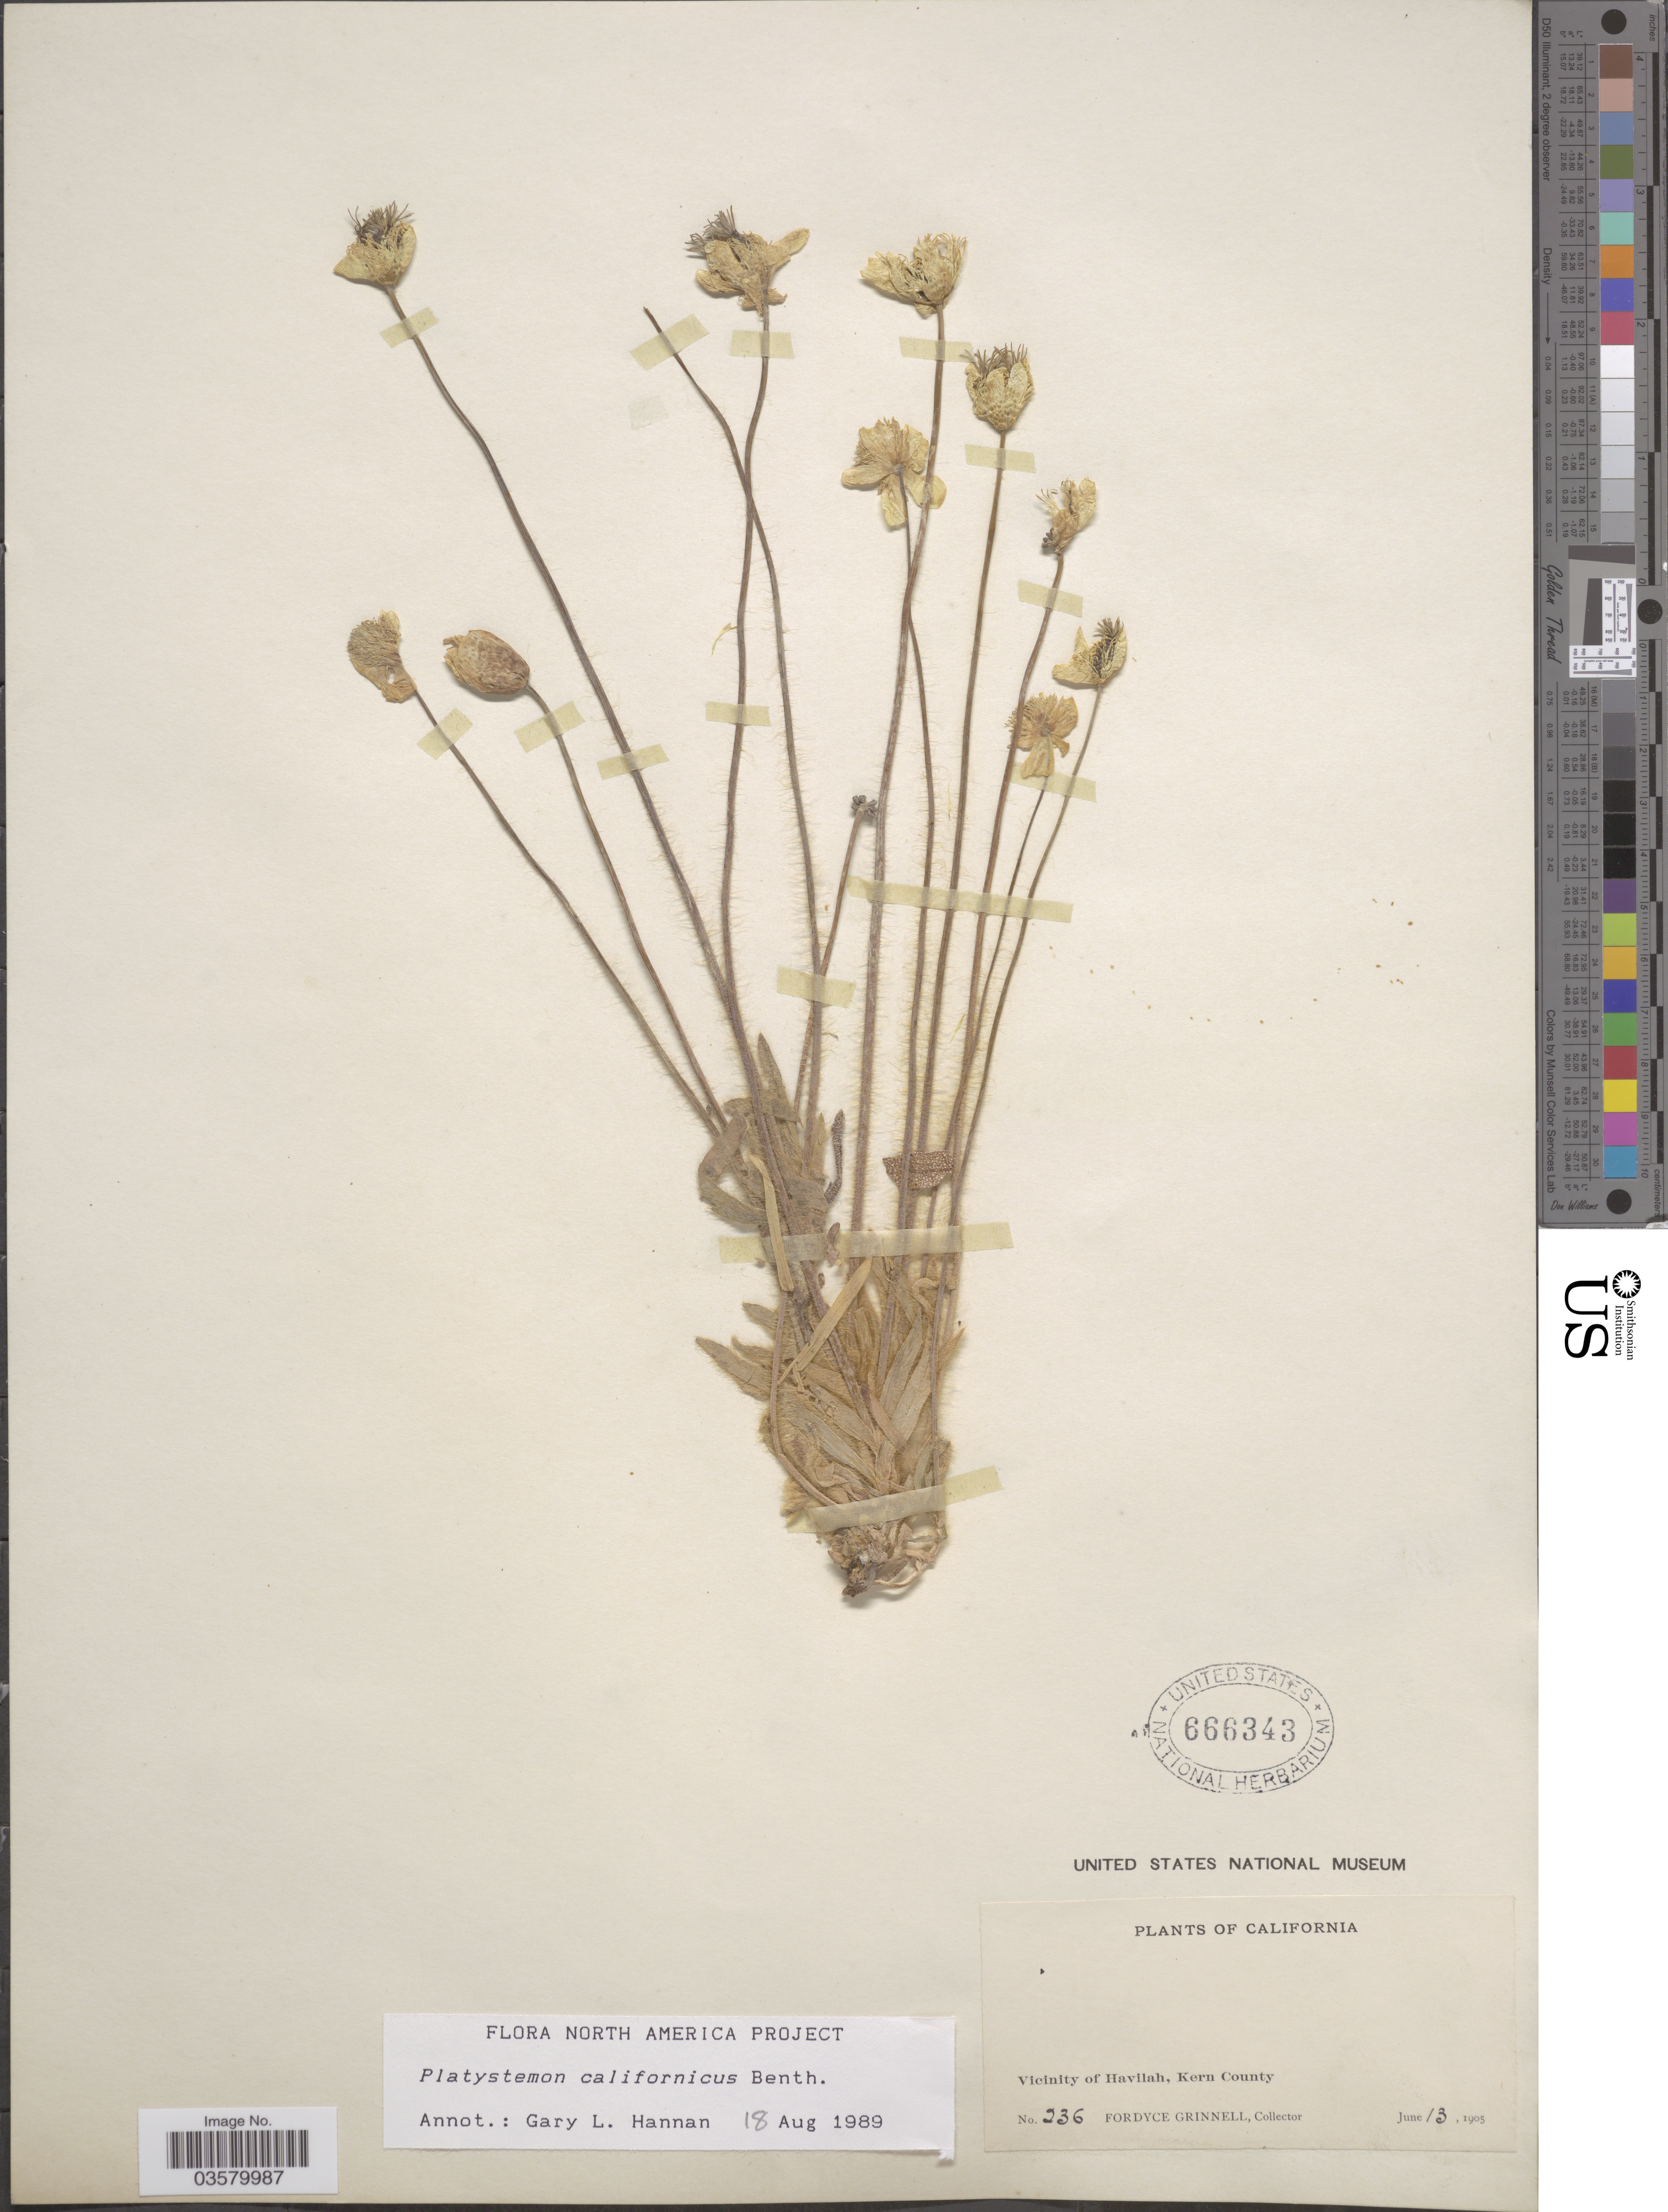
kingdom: Plantae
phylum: Tracheophyta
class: Magnoliopsida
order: Ranunculales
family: Papaveraceae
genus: Platystemon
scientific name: Platystemon californicus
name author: Benth.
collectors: F. Grinnell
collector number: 236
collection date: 1905-06-13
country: United States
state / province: California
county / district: Kern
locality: Vicinity of Havilah, Kern County.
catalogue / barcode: US 666343